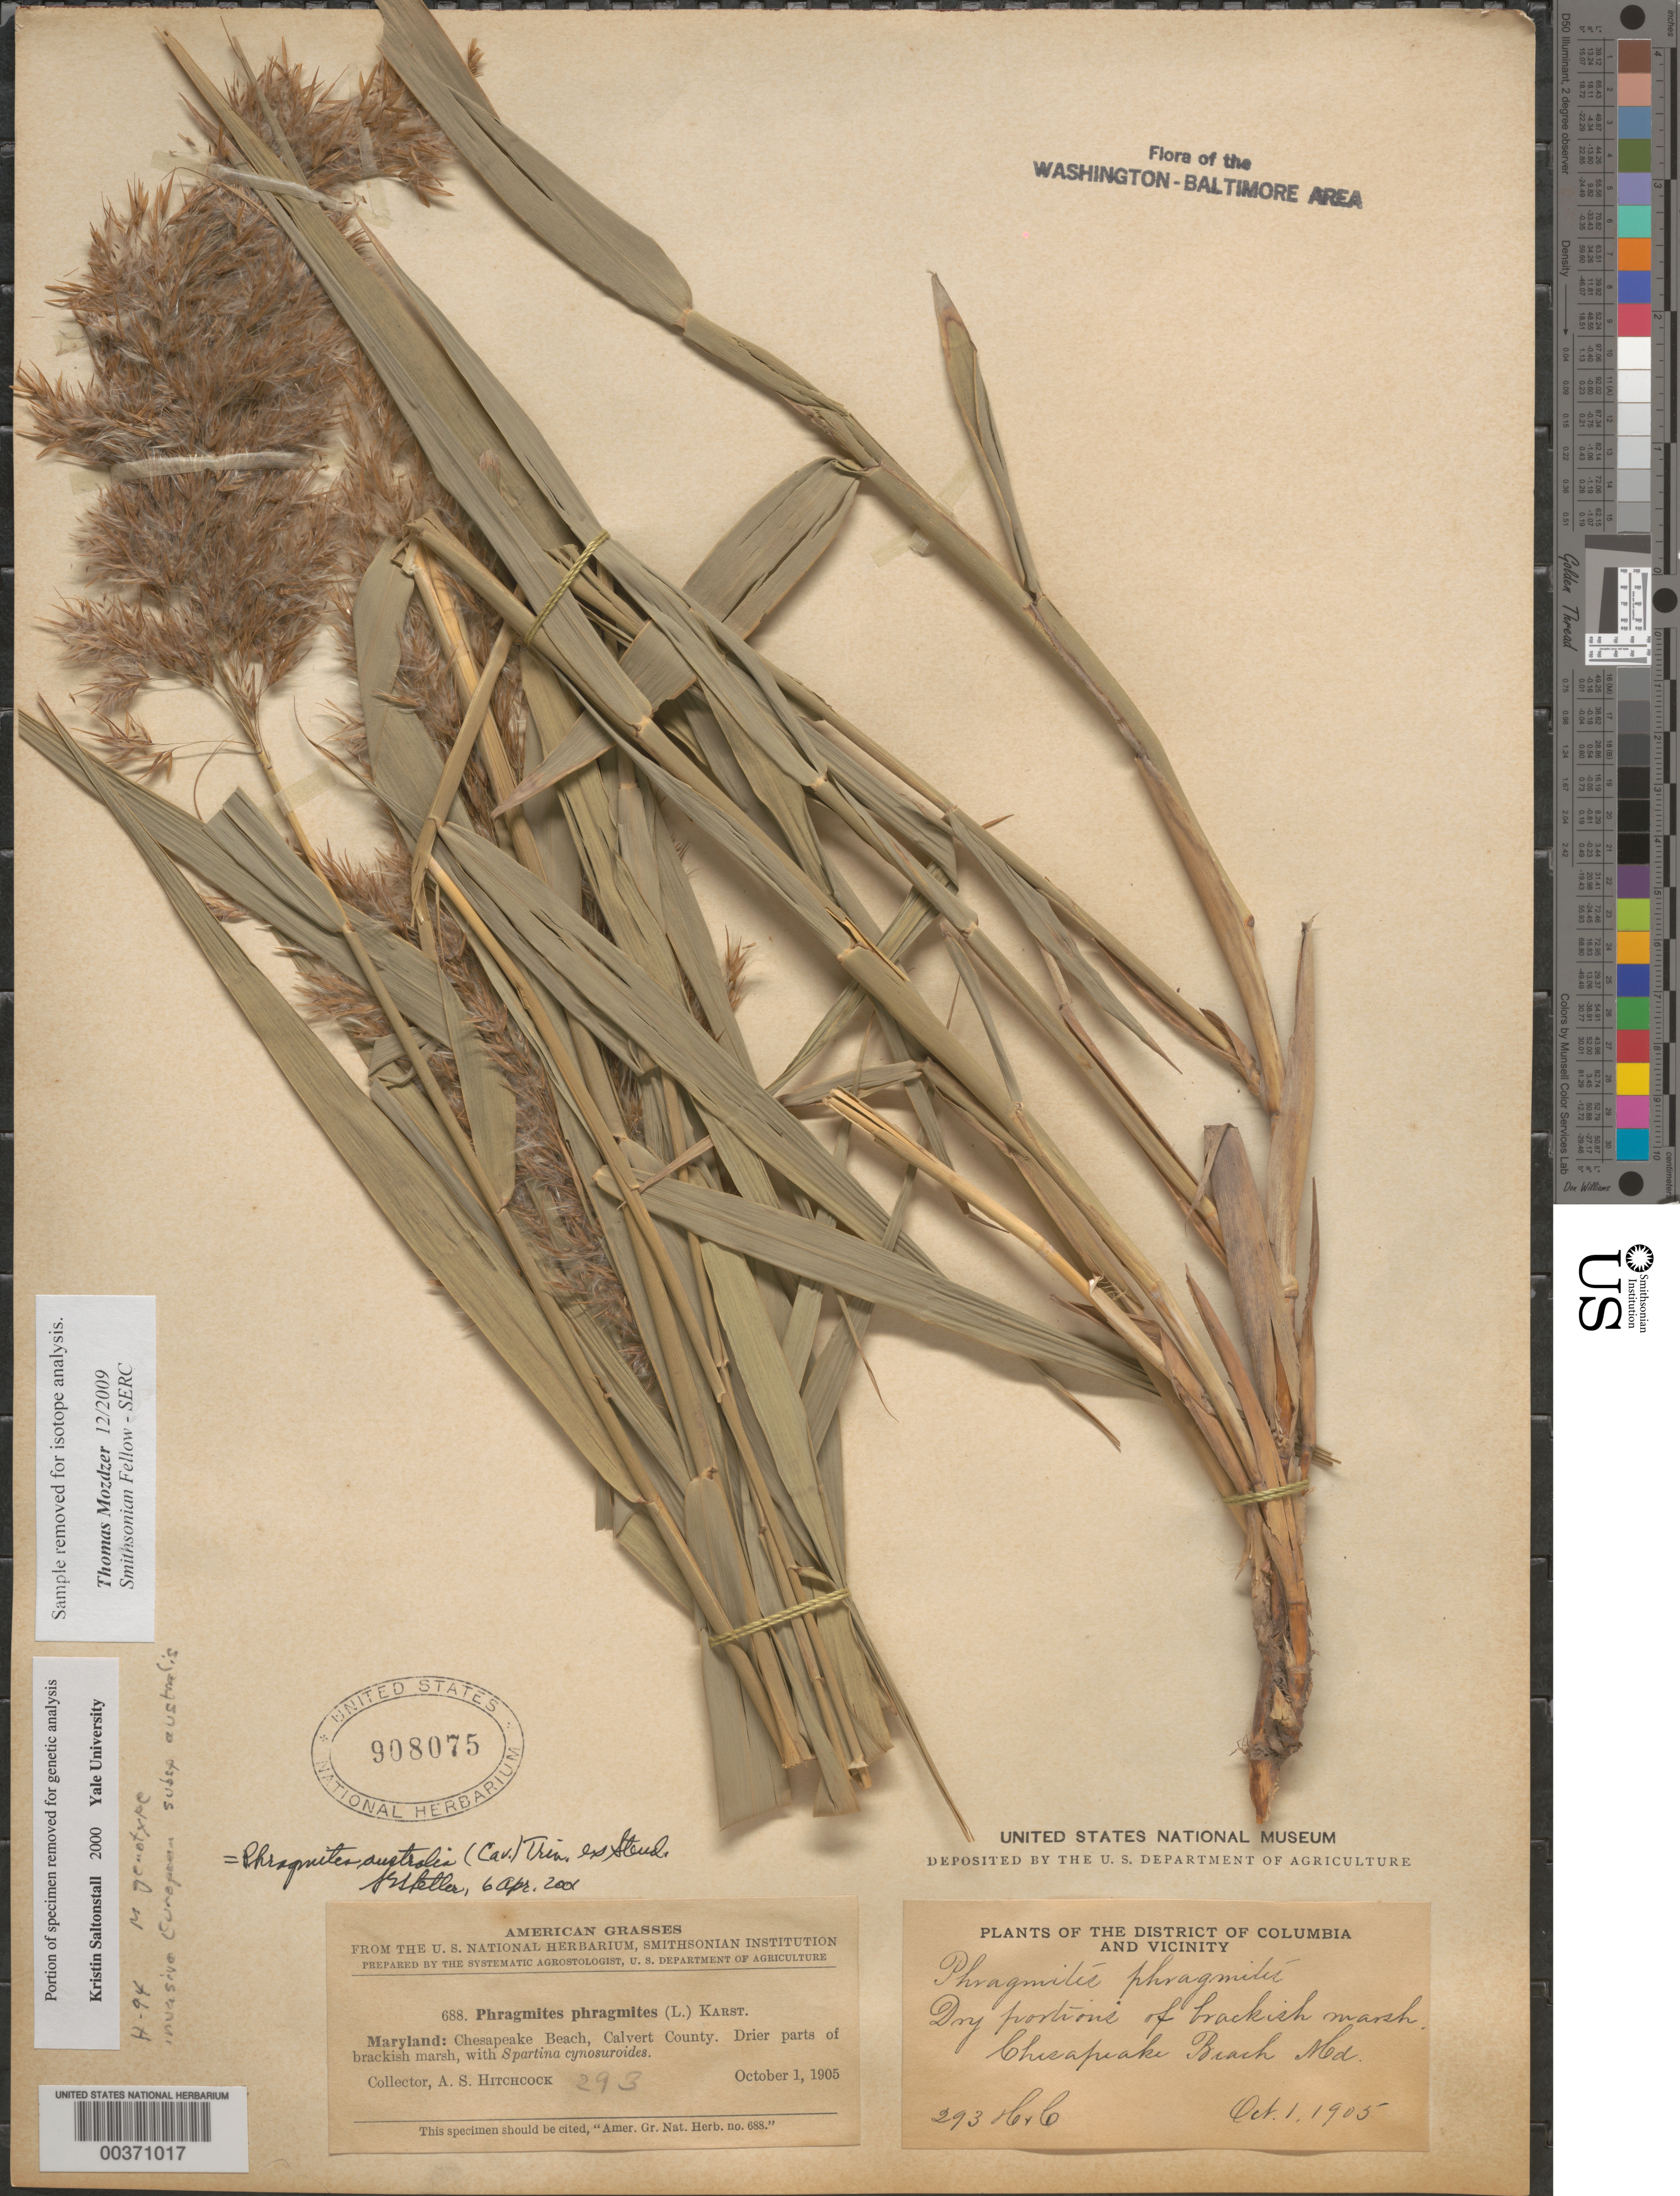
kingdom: Plantae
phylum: Tracheophyta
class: Liliopsida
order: Poales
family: Poaceae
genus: Phragmites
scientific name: Phragmites australis subsp. australis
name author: (Cav.) Trin. ex Steud.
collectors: A. S. Hitchcock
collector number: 293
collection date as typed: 01 Oct 1905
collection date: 1905-10-01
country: United States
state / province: Maryland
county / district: Calvert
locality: Chesapeake Beach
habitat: Dry portion of brackish marsh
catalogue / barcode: US 908075